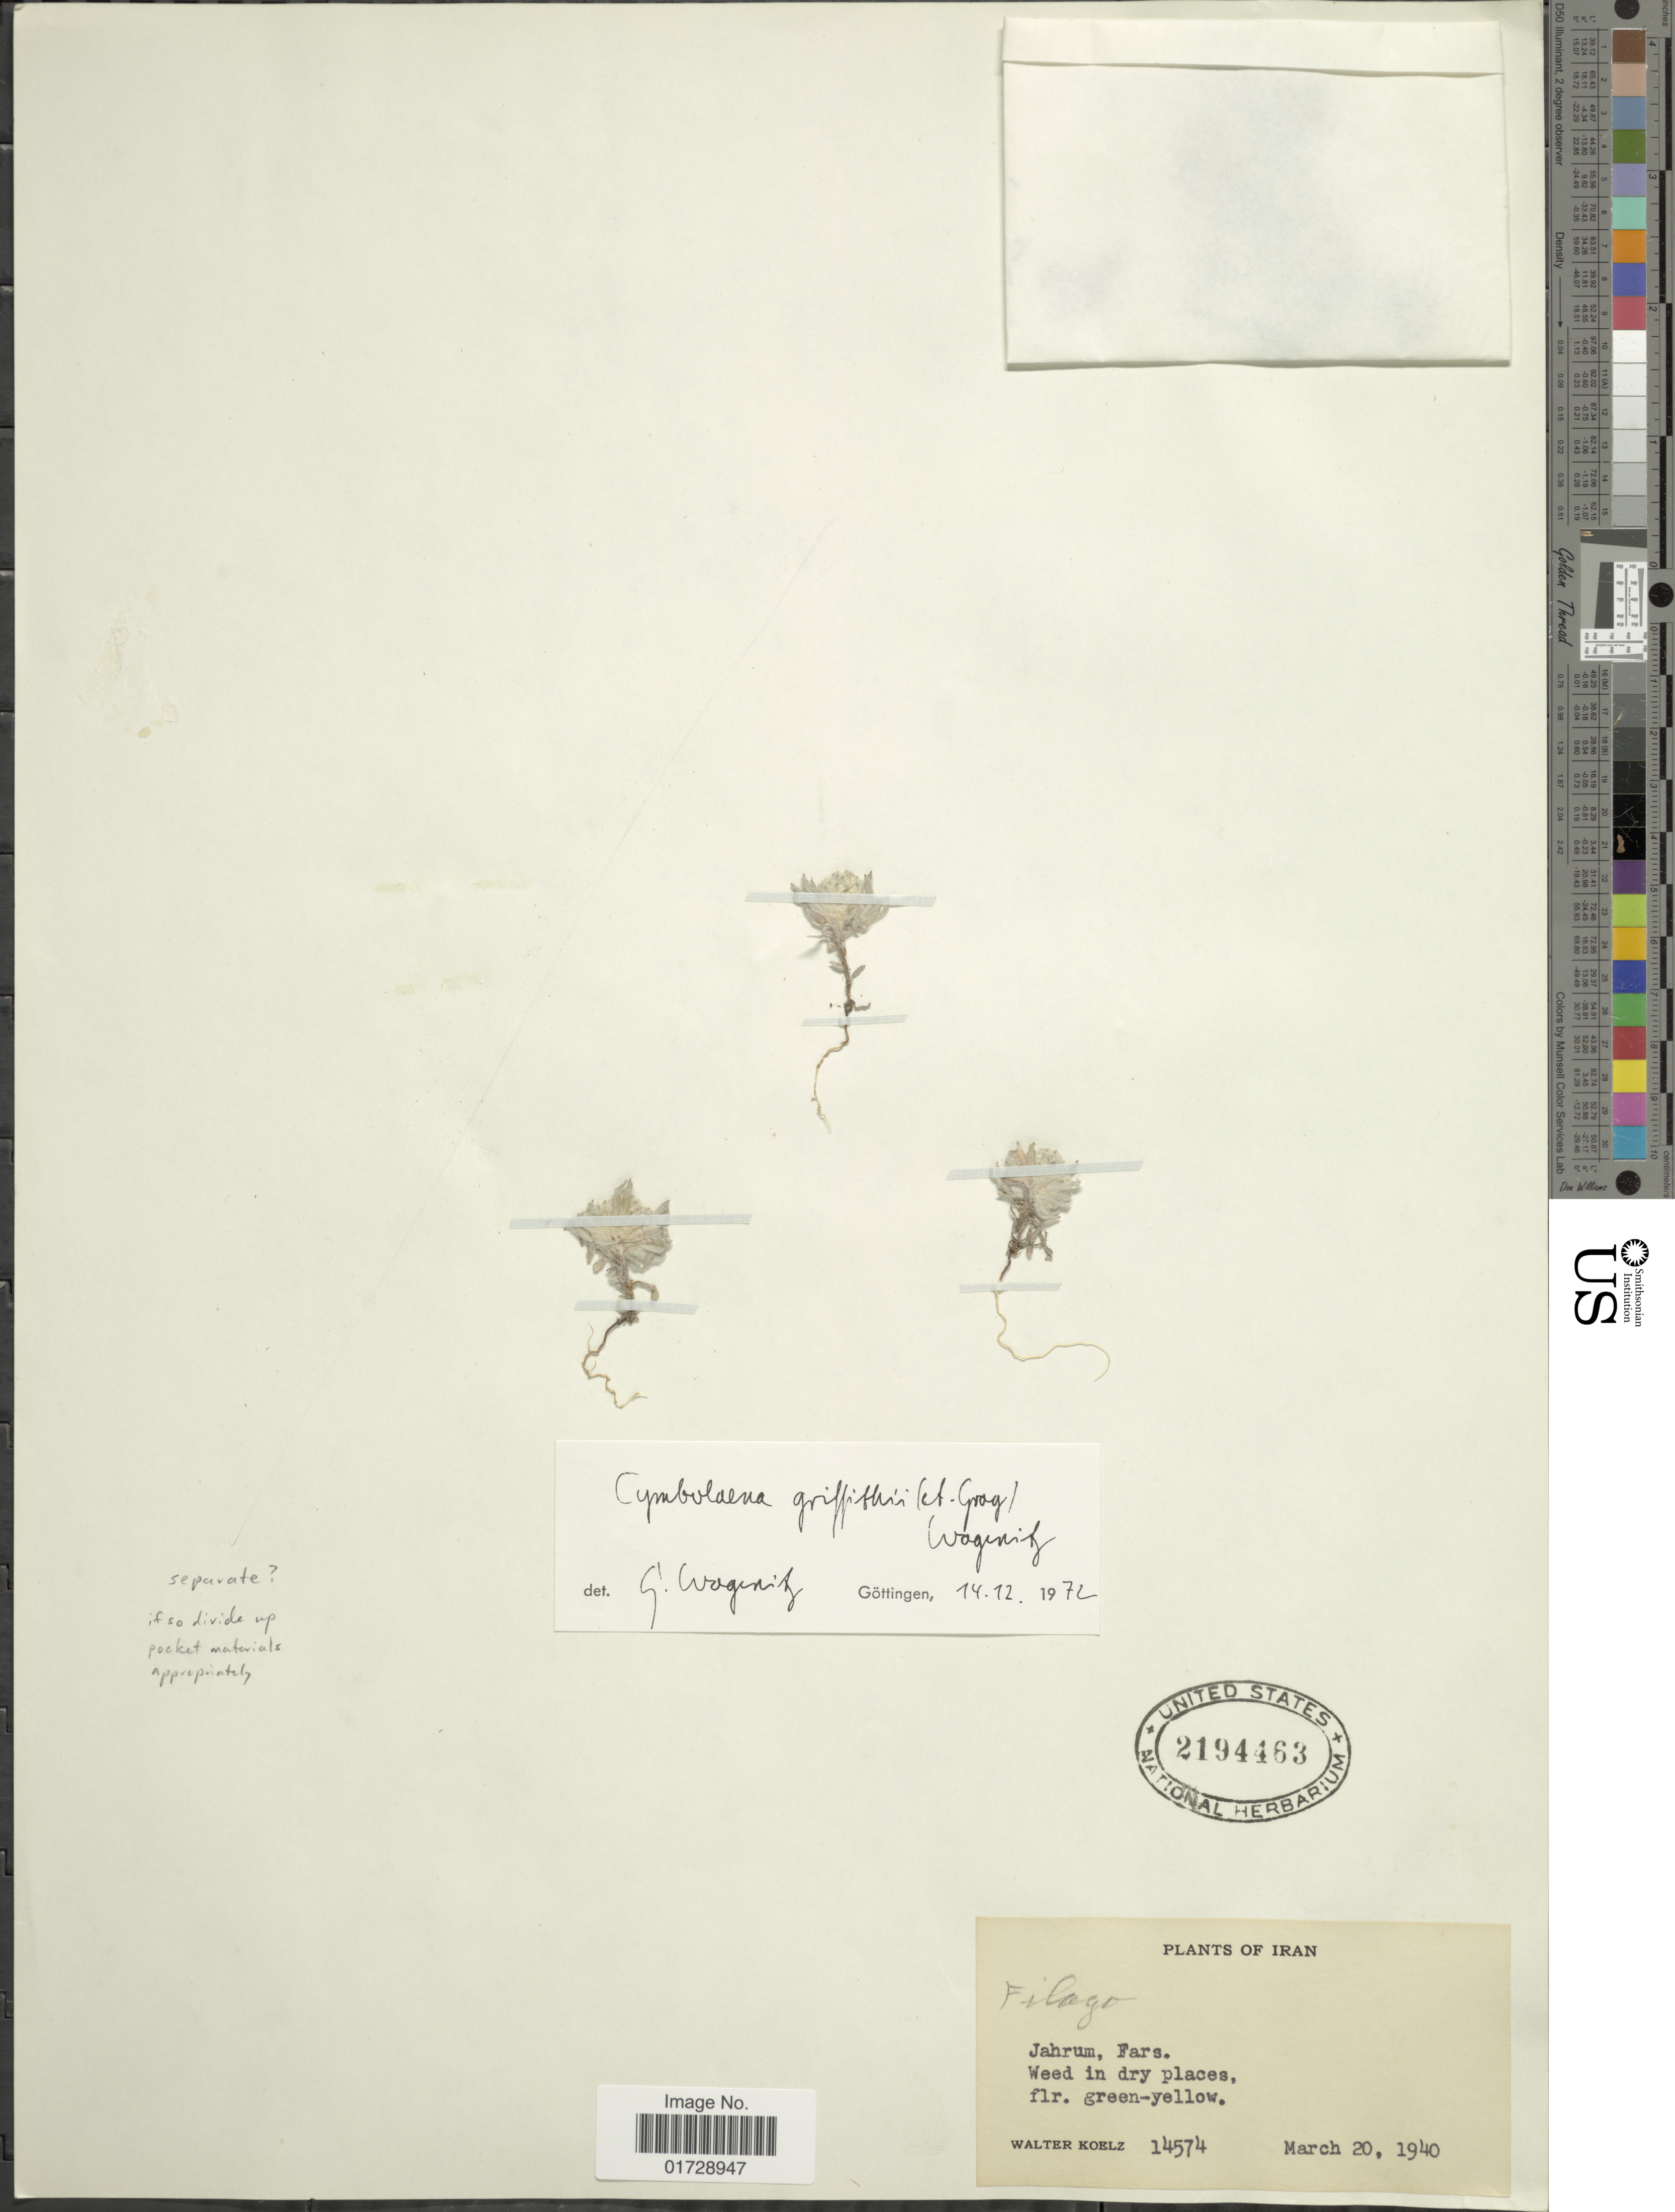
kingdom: Plantae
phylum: Tracheophyta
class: Magnoliopsida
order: Asterales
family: Asteraceae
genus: Cymbolaena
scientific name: Cymbolaena griffithii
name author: (A. Gray) Wagenitz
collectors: W. N. Koelz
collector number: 14574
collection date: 1940-03-20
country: Iran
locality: Jahrum, Fars.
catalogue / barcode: US 2194463